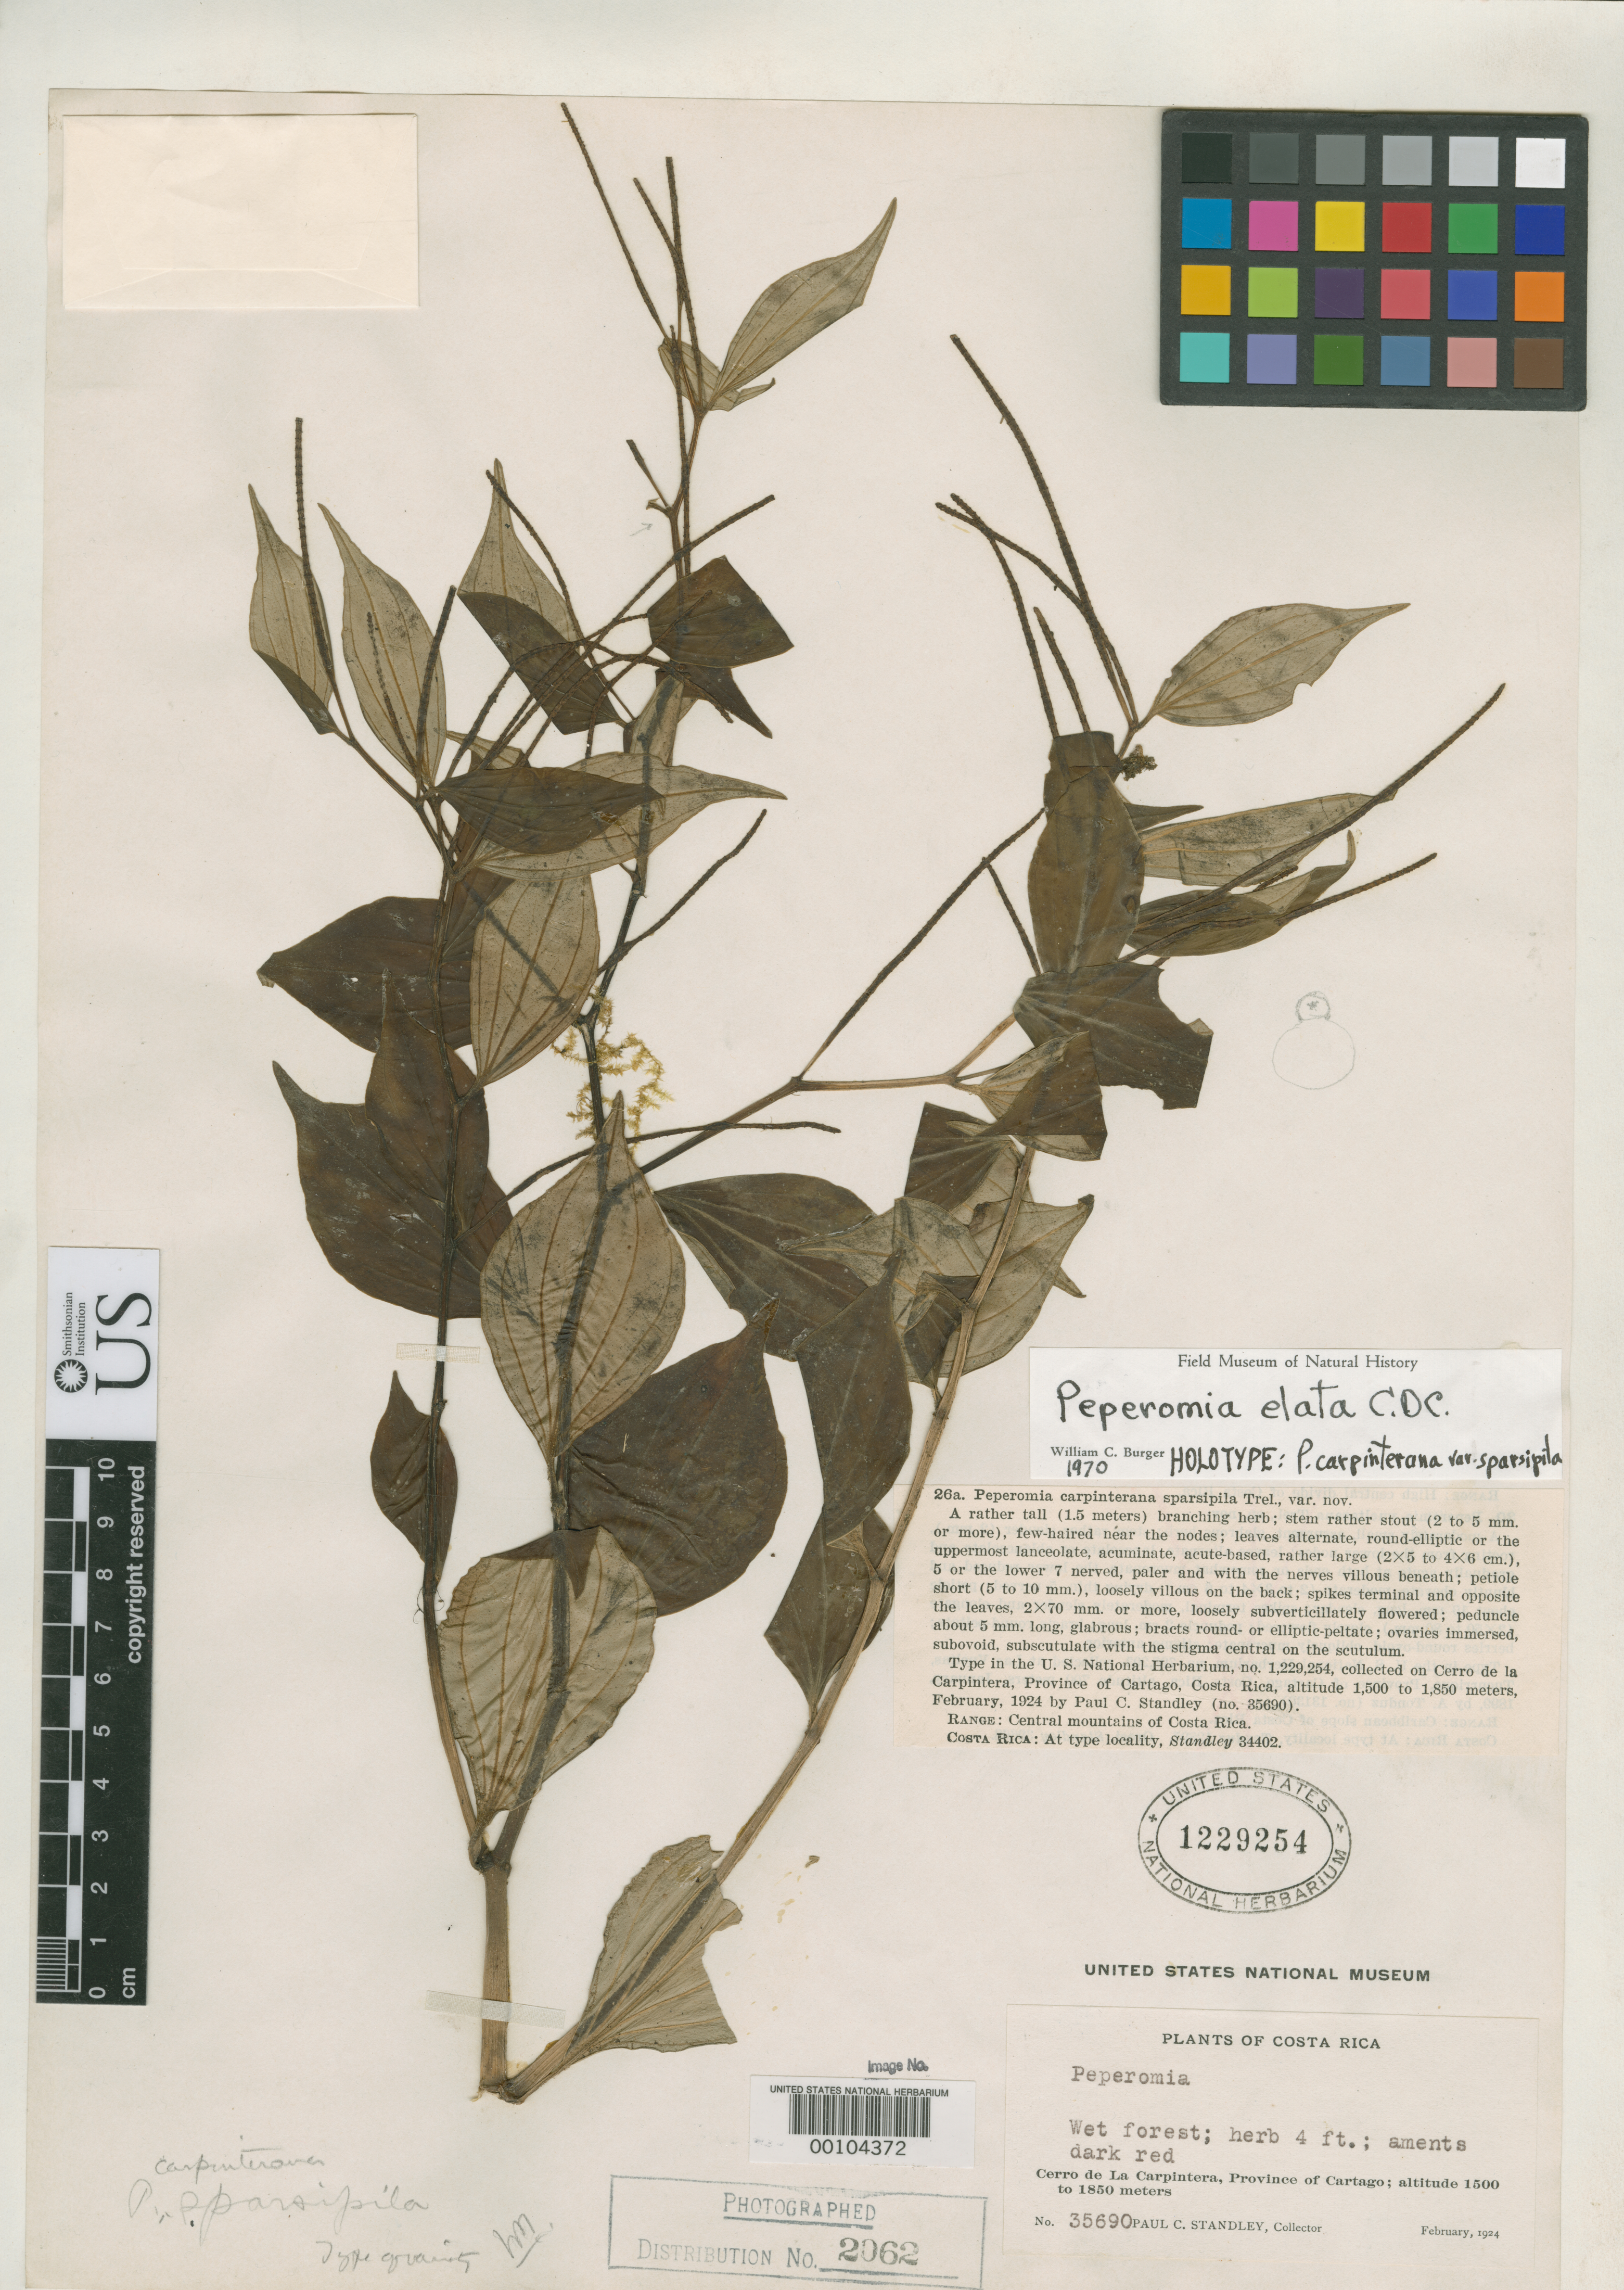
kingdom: Plantae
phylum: Tracheophyta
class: Magnoliopsida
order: Piperales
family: Piperaceae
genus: Peperomia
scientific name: Peperomia carpinterana var. sparsipila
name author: Trel.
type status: Holotype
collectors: P. C. Standley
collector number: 35690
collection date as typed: Feb 1924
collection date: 1924-02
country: Costa Rica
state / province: Cartago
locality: Cerro de La Carpintera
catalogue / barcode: US 1229254